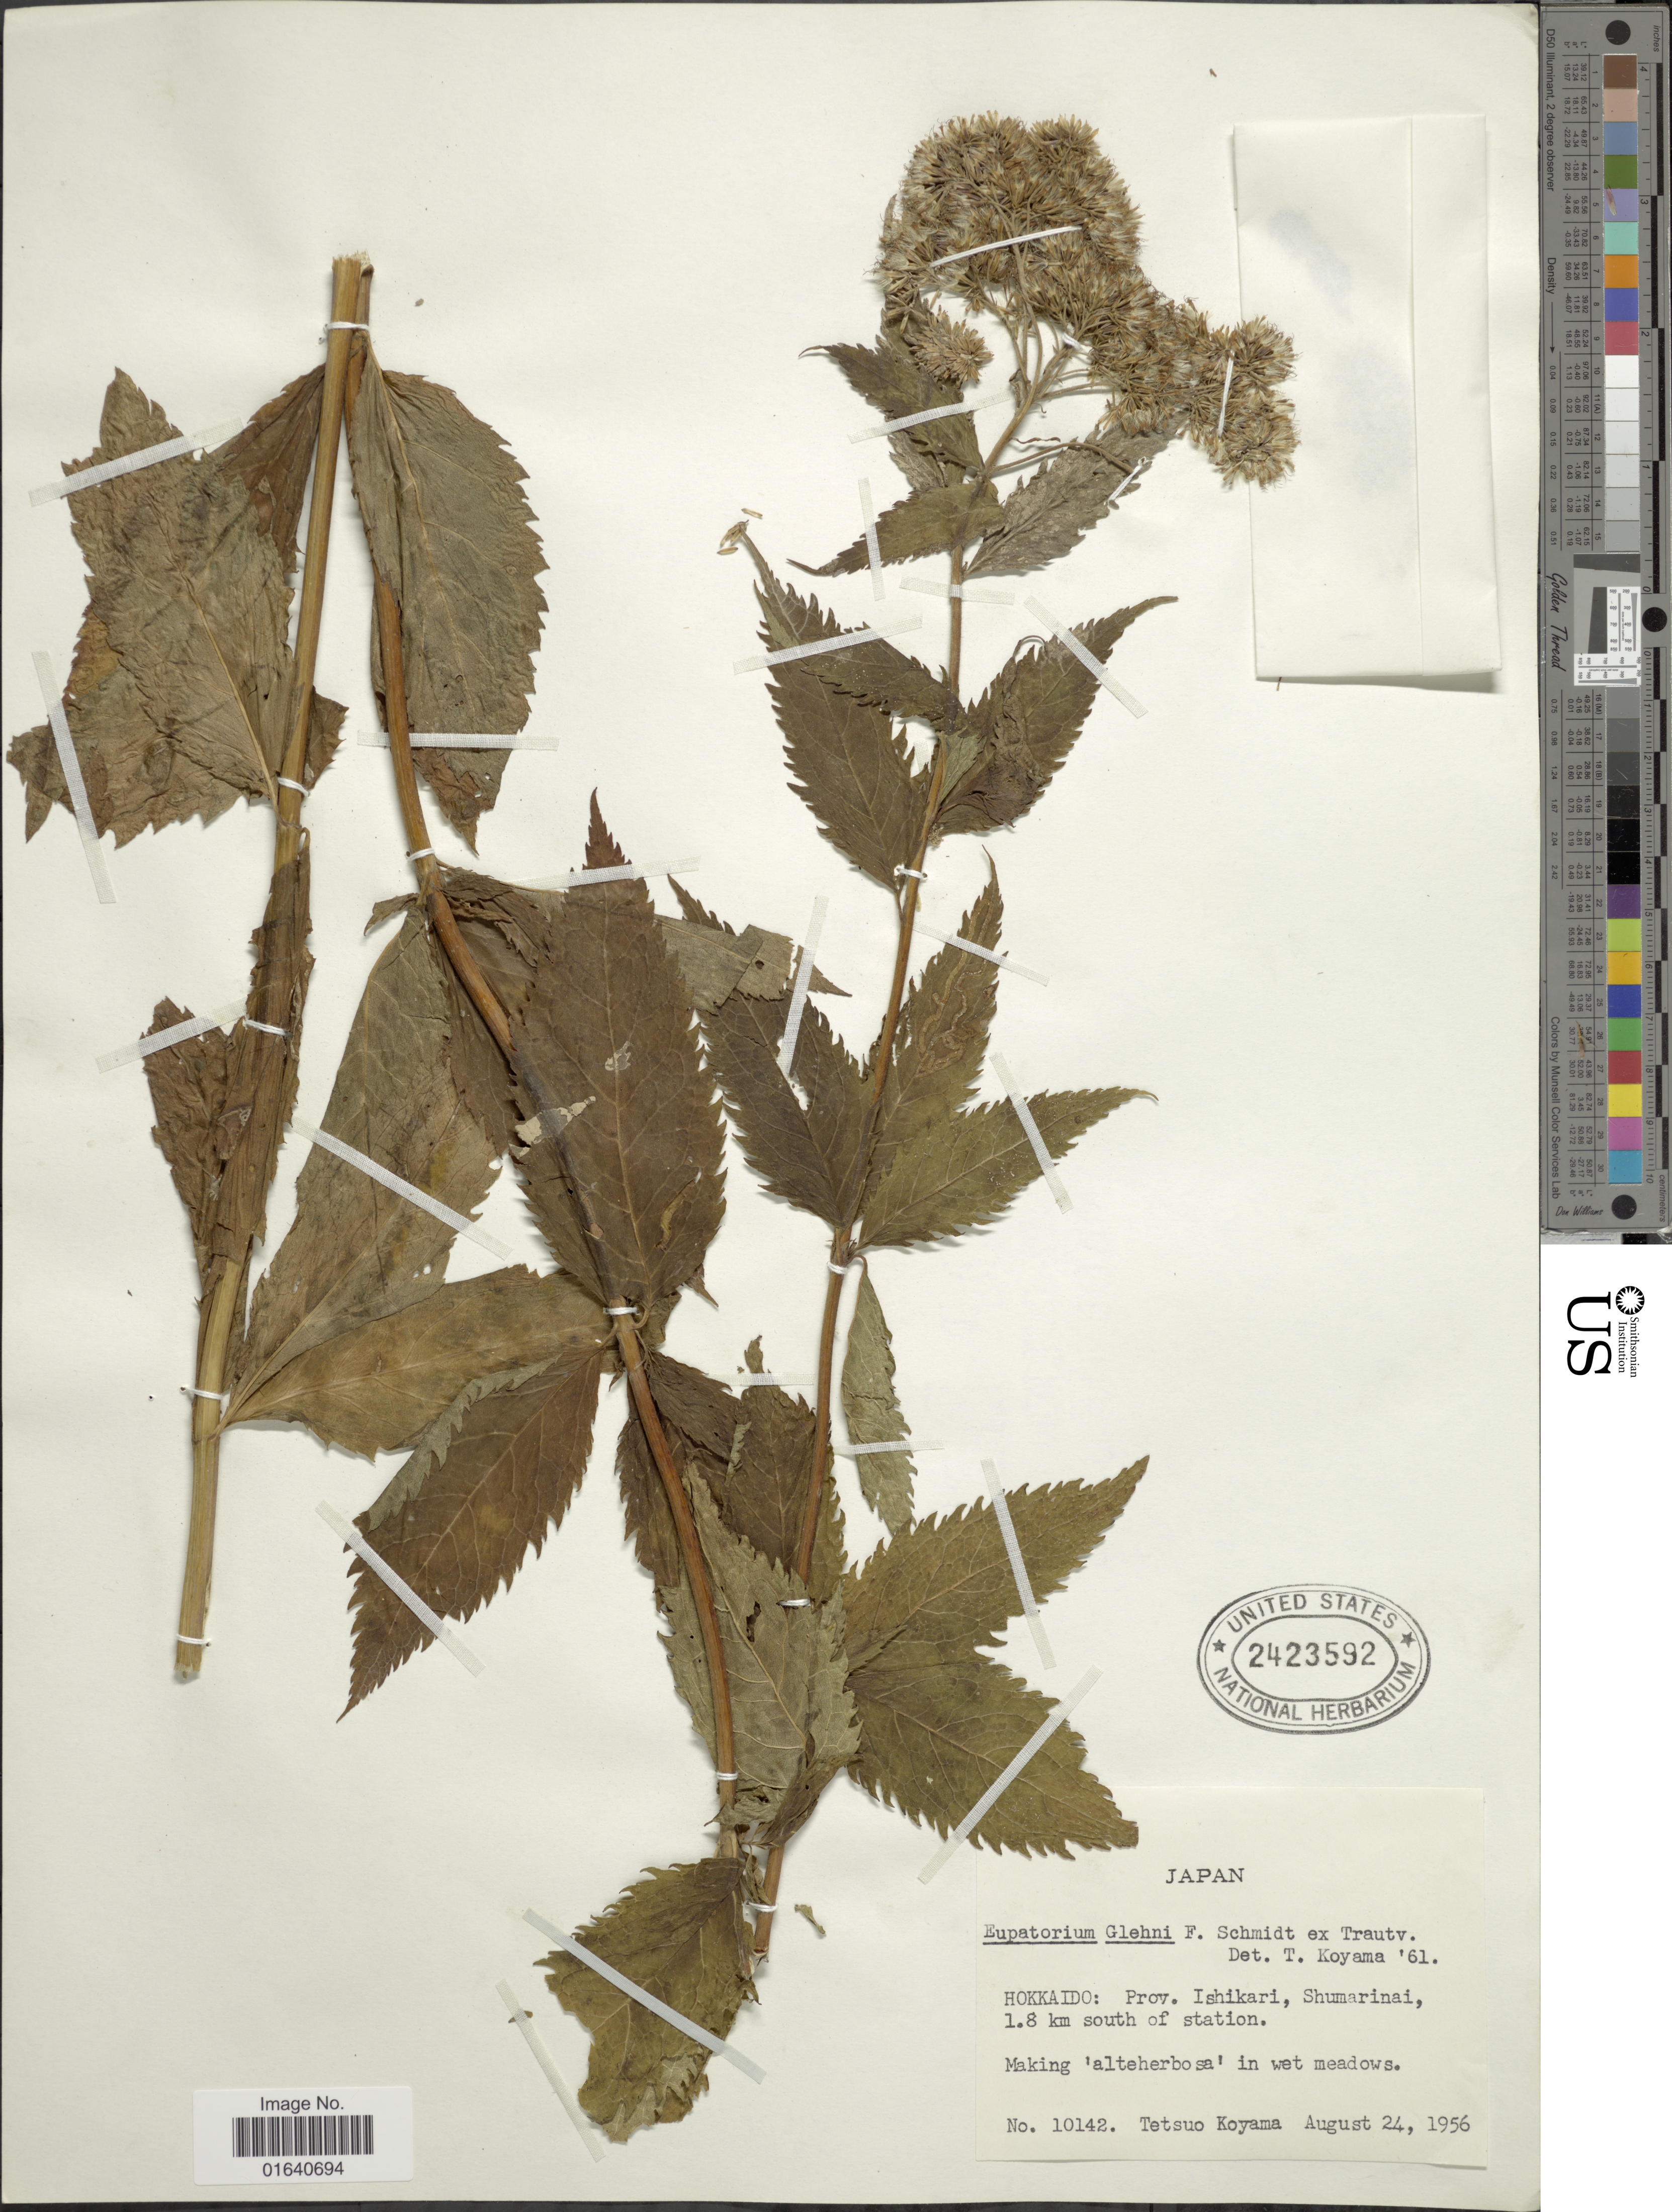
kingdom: Plantae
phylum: Tracheophyta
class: Magnoliopsida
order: Asterales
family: Asteraceae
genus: Eupatorium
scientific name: Eupatorium glehni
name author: F. Schmidt ex Trautv.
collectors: T. Koyama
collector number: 10142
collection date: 1956-08-24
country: Japan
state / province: Hokkaidō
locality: Prov. Ishikari, Shumarinai, 1.8 km south of station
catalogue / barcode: US 2423592